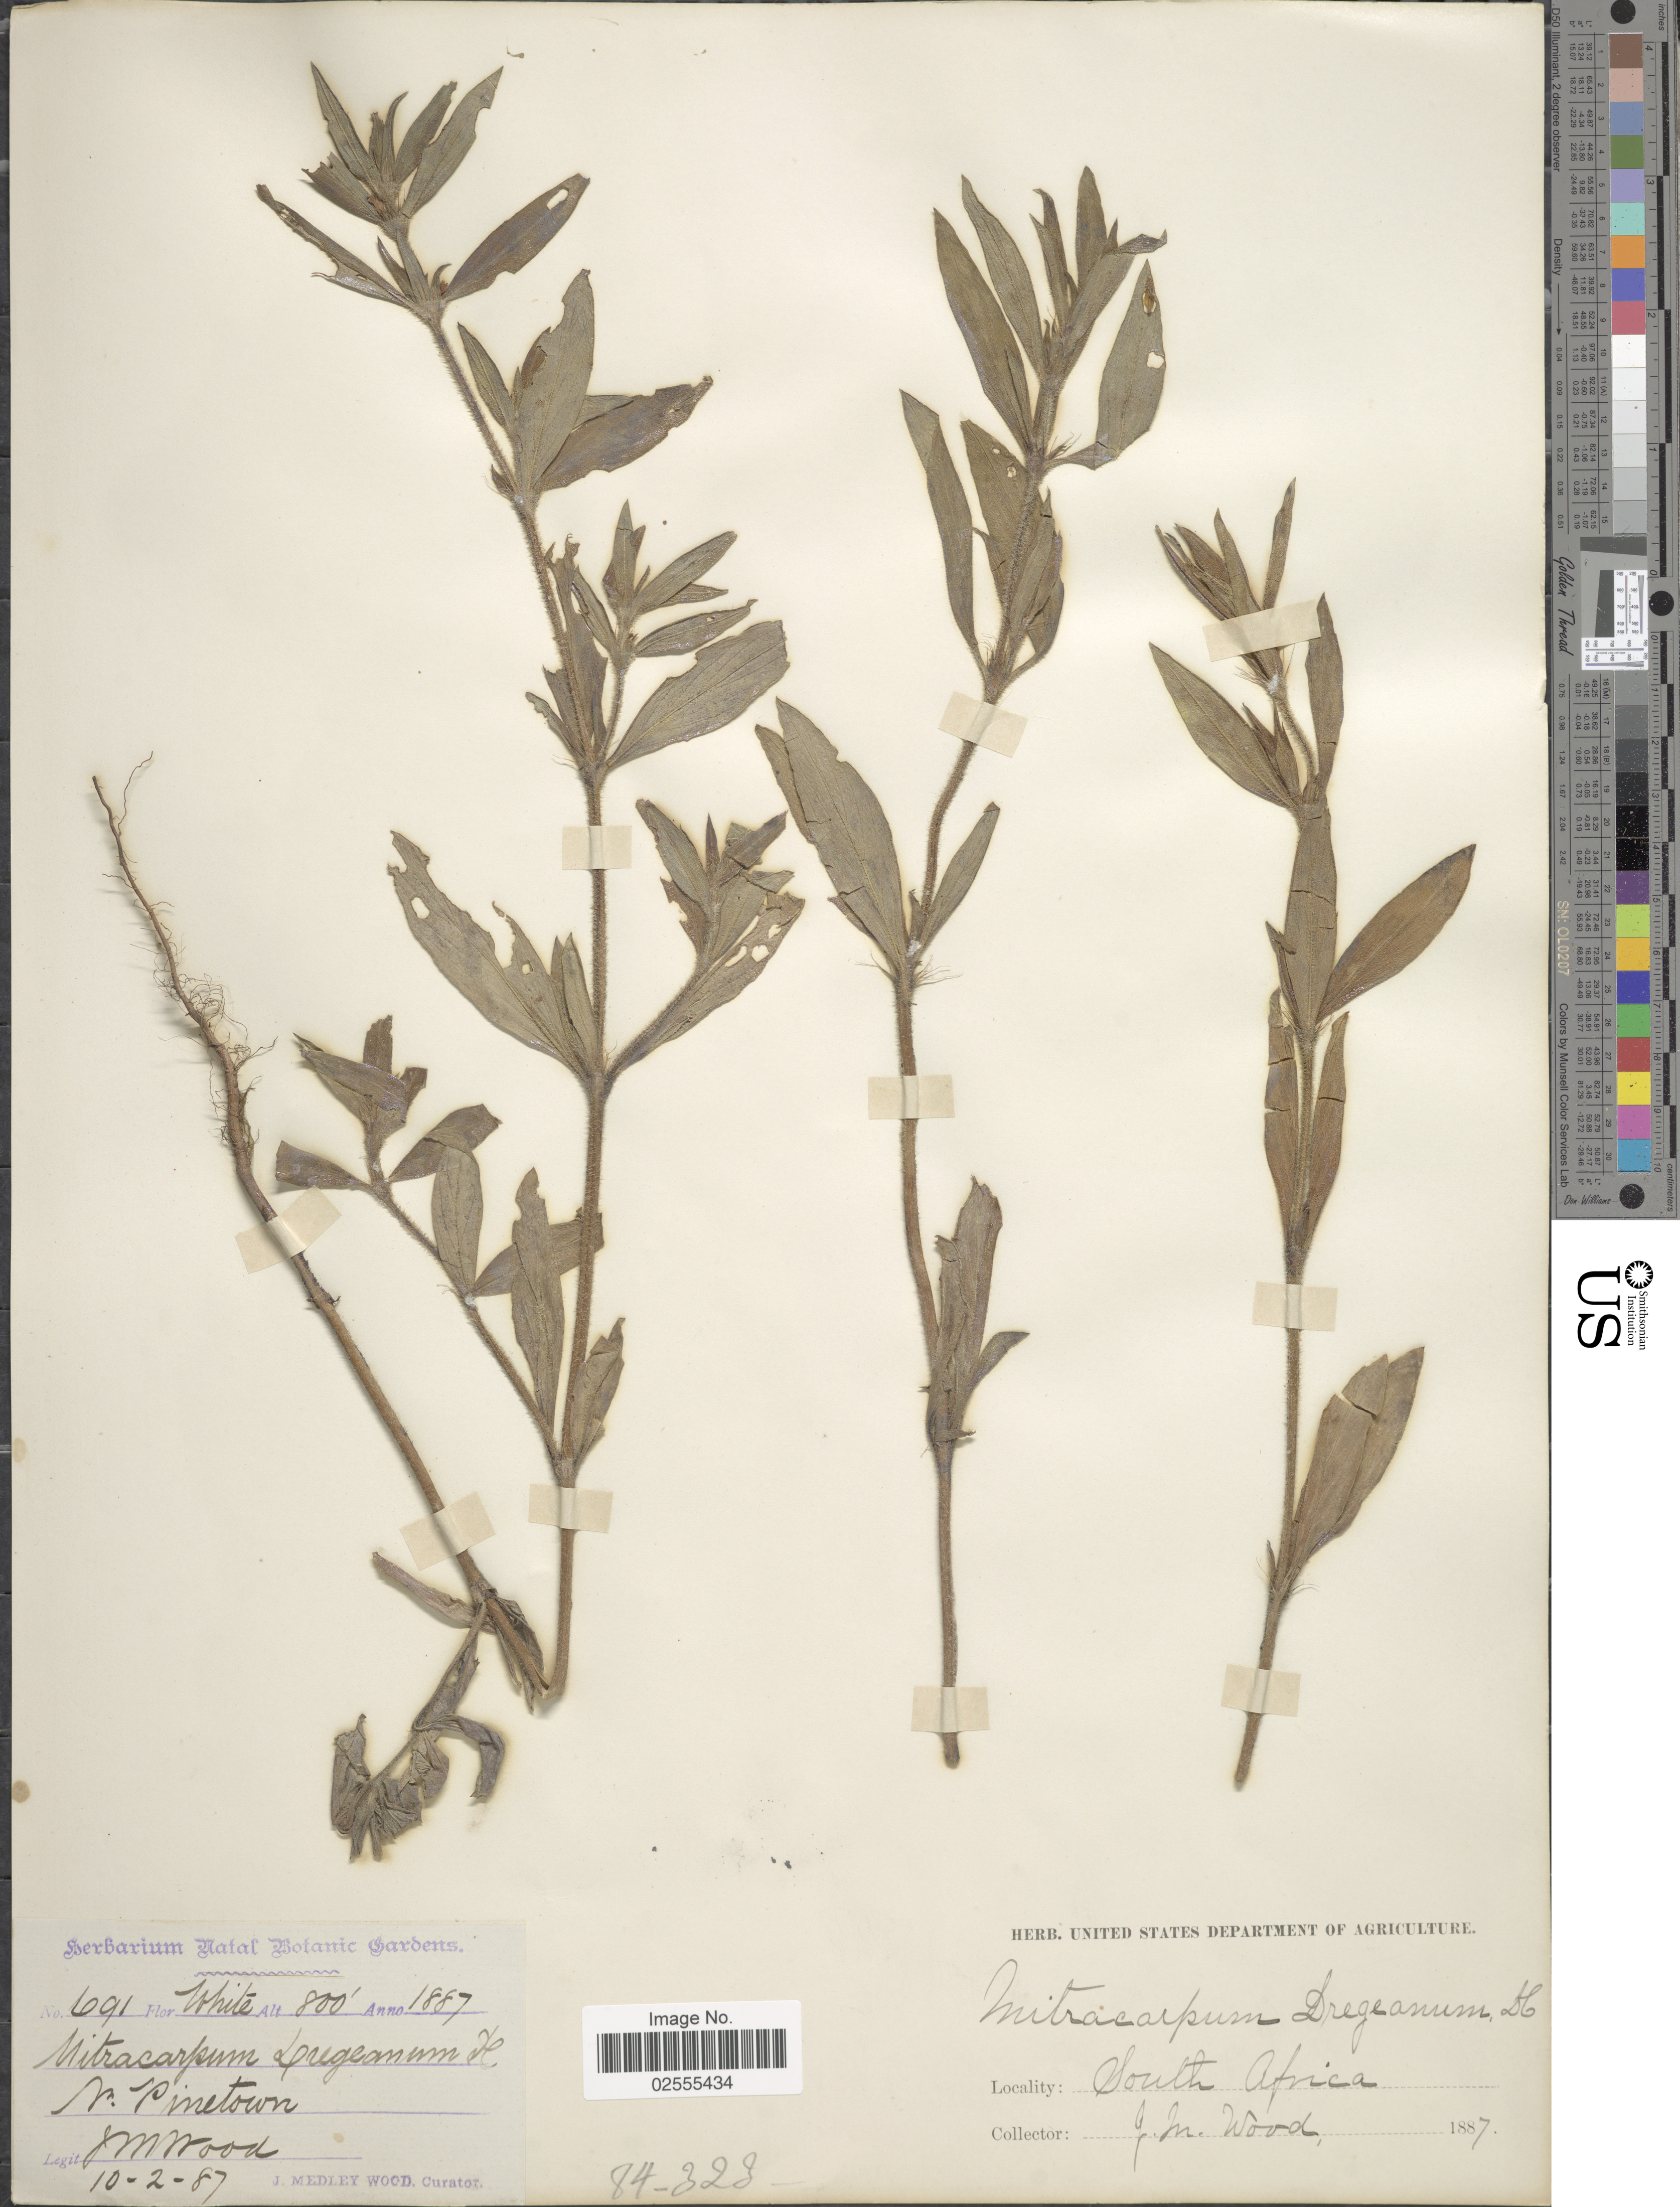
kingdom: Plantae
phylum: Tracheophyta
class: Magnoliopsida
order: Gentianales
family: Rubiaceae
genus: Mitracarpus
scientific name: Mitracarpus dregeanum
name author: Harv. & Sond.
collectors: J. Medley Wood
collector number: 691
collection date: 1887-02-10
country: South Africa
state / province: KwaZulu-Natal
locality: N. Pinetown.